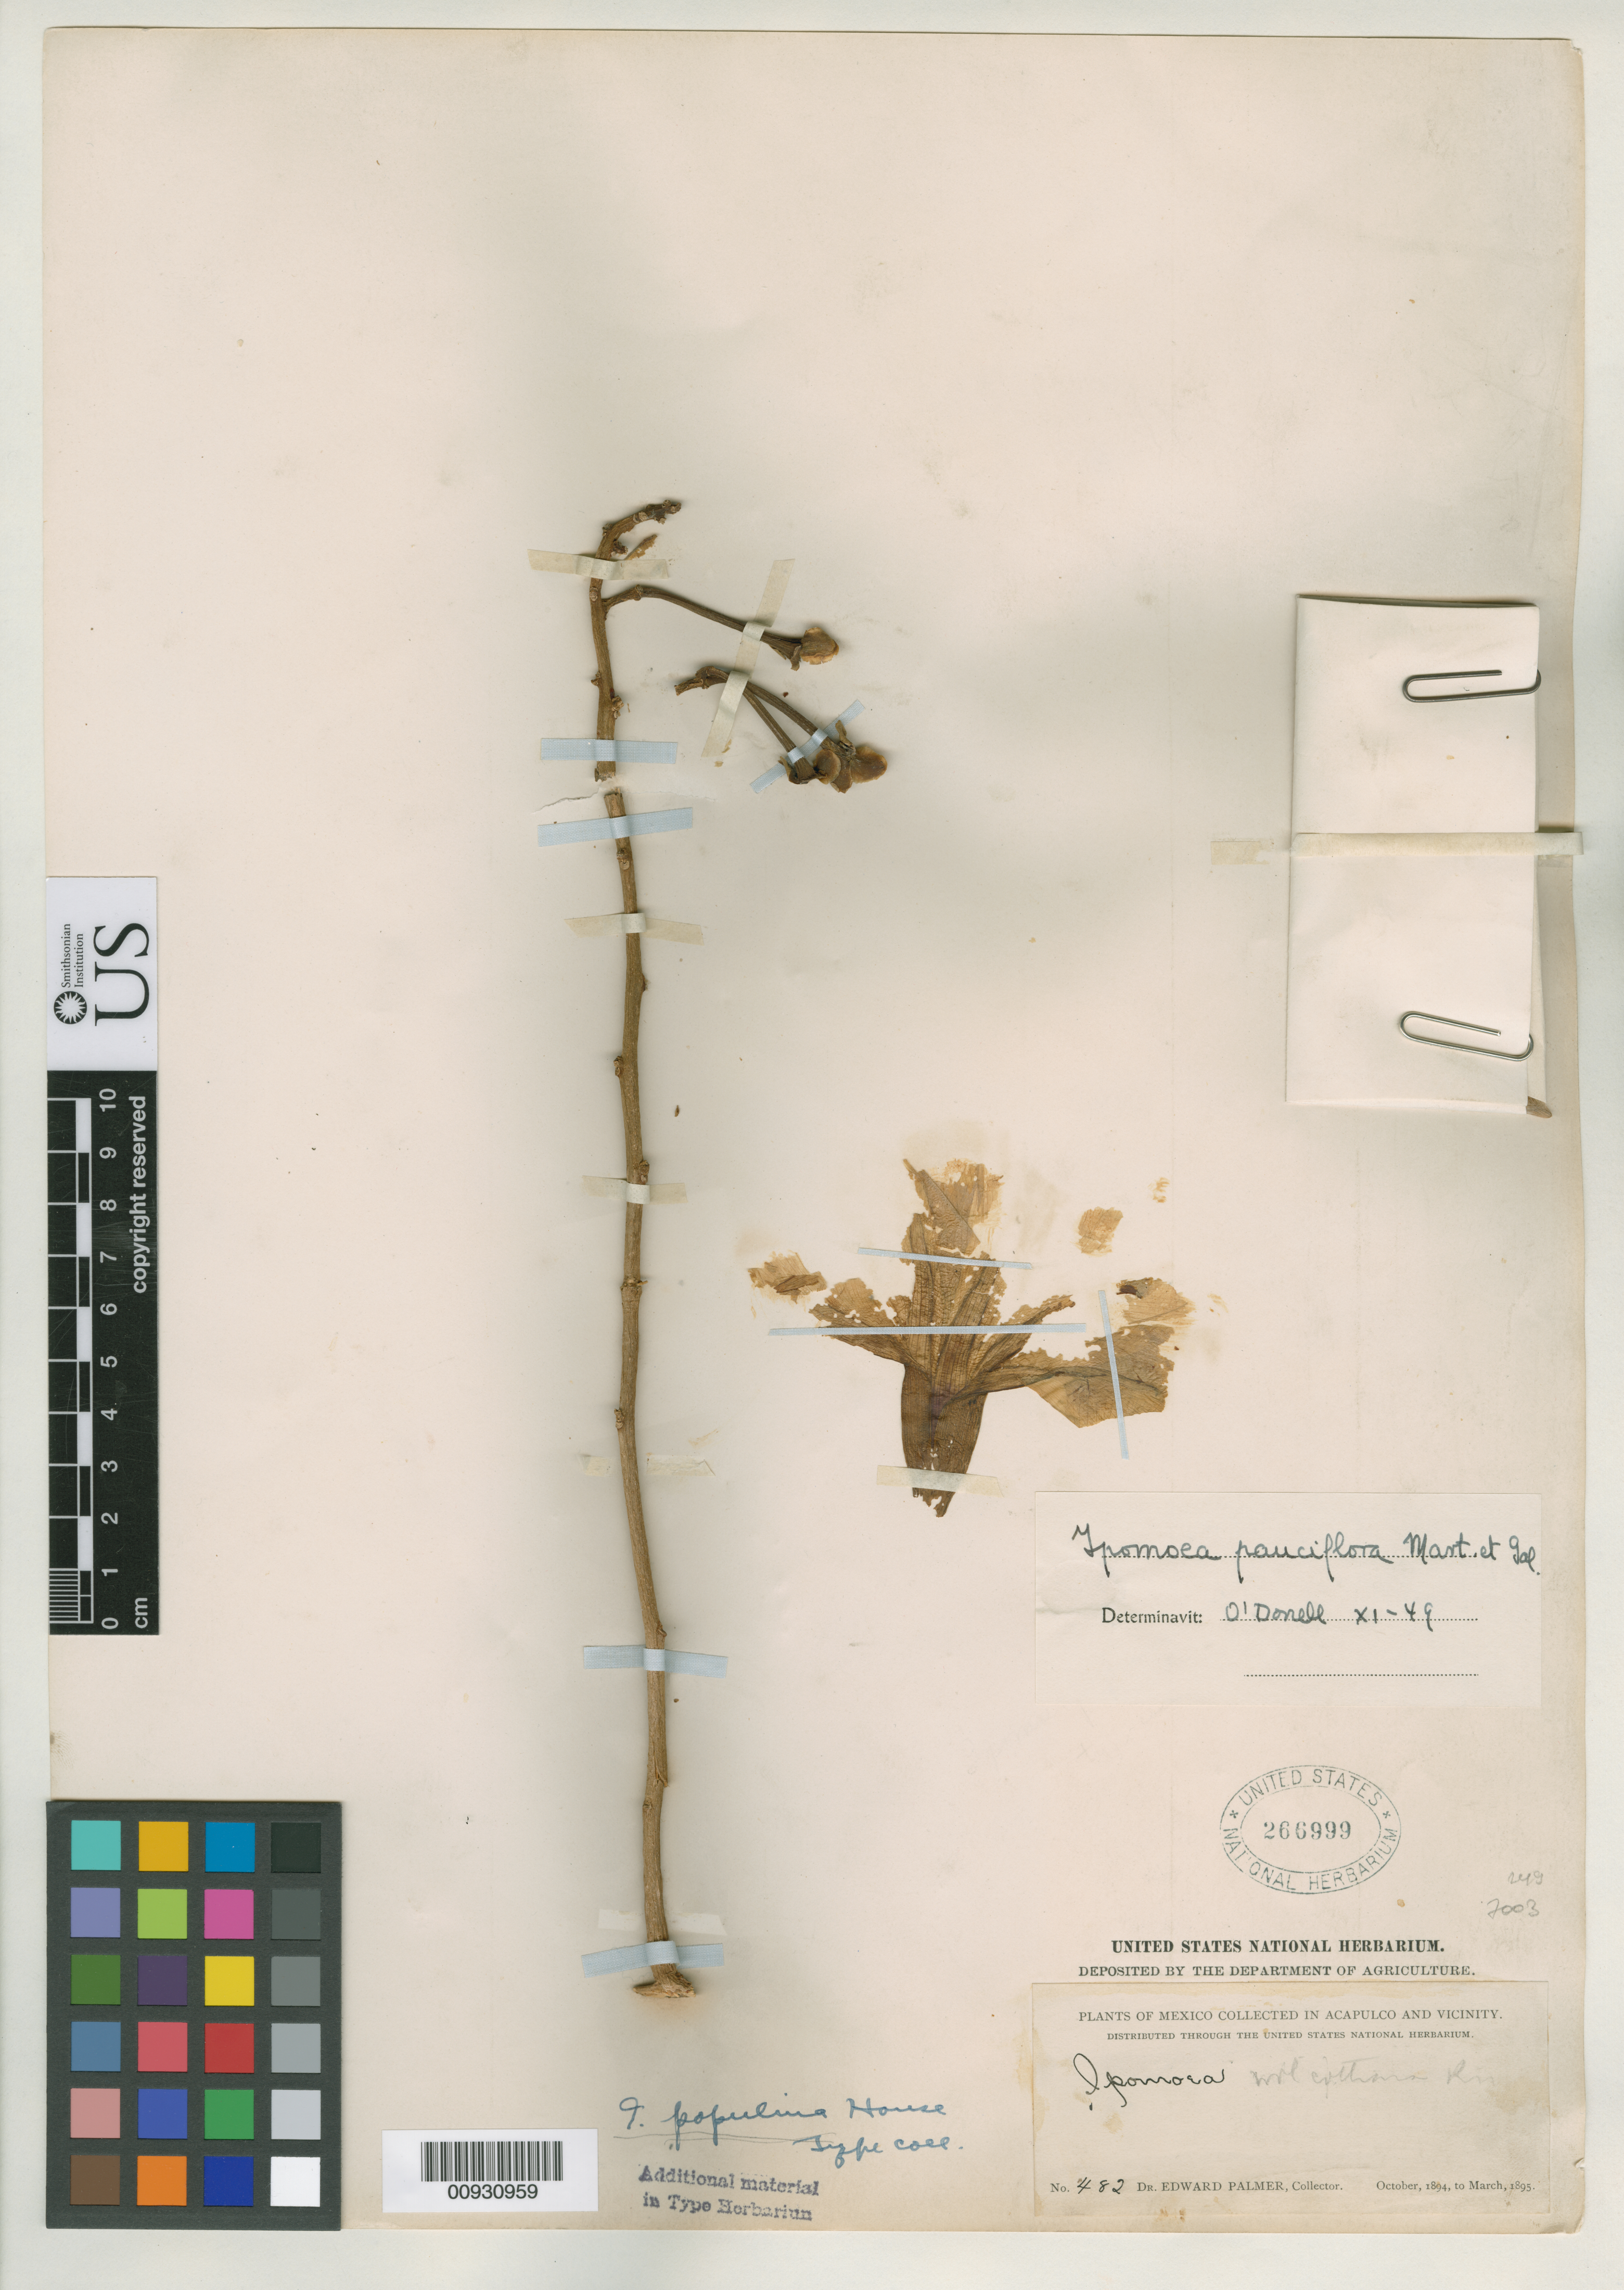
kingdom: Plantae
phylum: Tracheophyta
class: Magnoliopsida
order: Solanales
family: Convolvulaceae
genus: Ipomoea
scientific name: Ipomoea populina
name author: House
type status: Isotype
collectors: E. Palmer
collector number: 482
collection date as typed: Oct 1894 to -- Mar 1895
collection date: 1894-10/1895-03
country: Mexico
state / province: Guerrero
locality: Acapulco and vicinity.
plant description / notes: One of three original sheets at US (USNH 266999, 267000, 267001); holotype on 3 sheets, holotype and isotypes, or 3 syntypes?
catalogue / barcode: US 266999